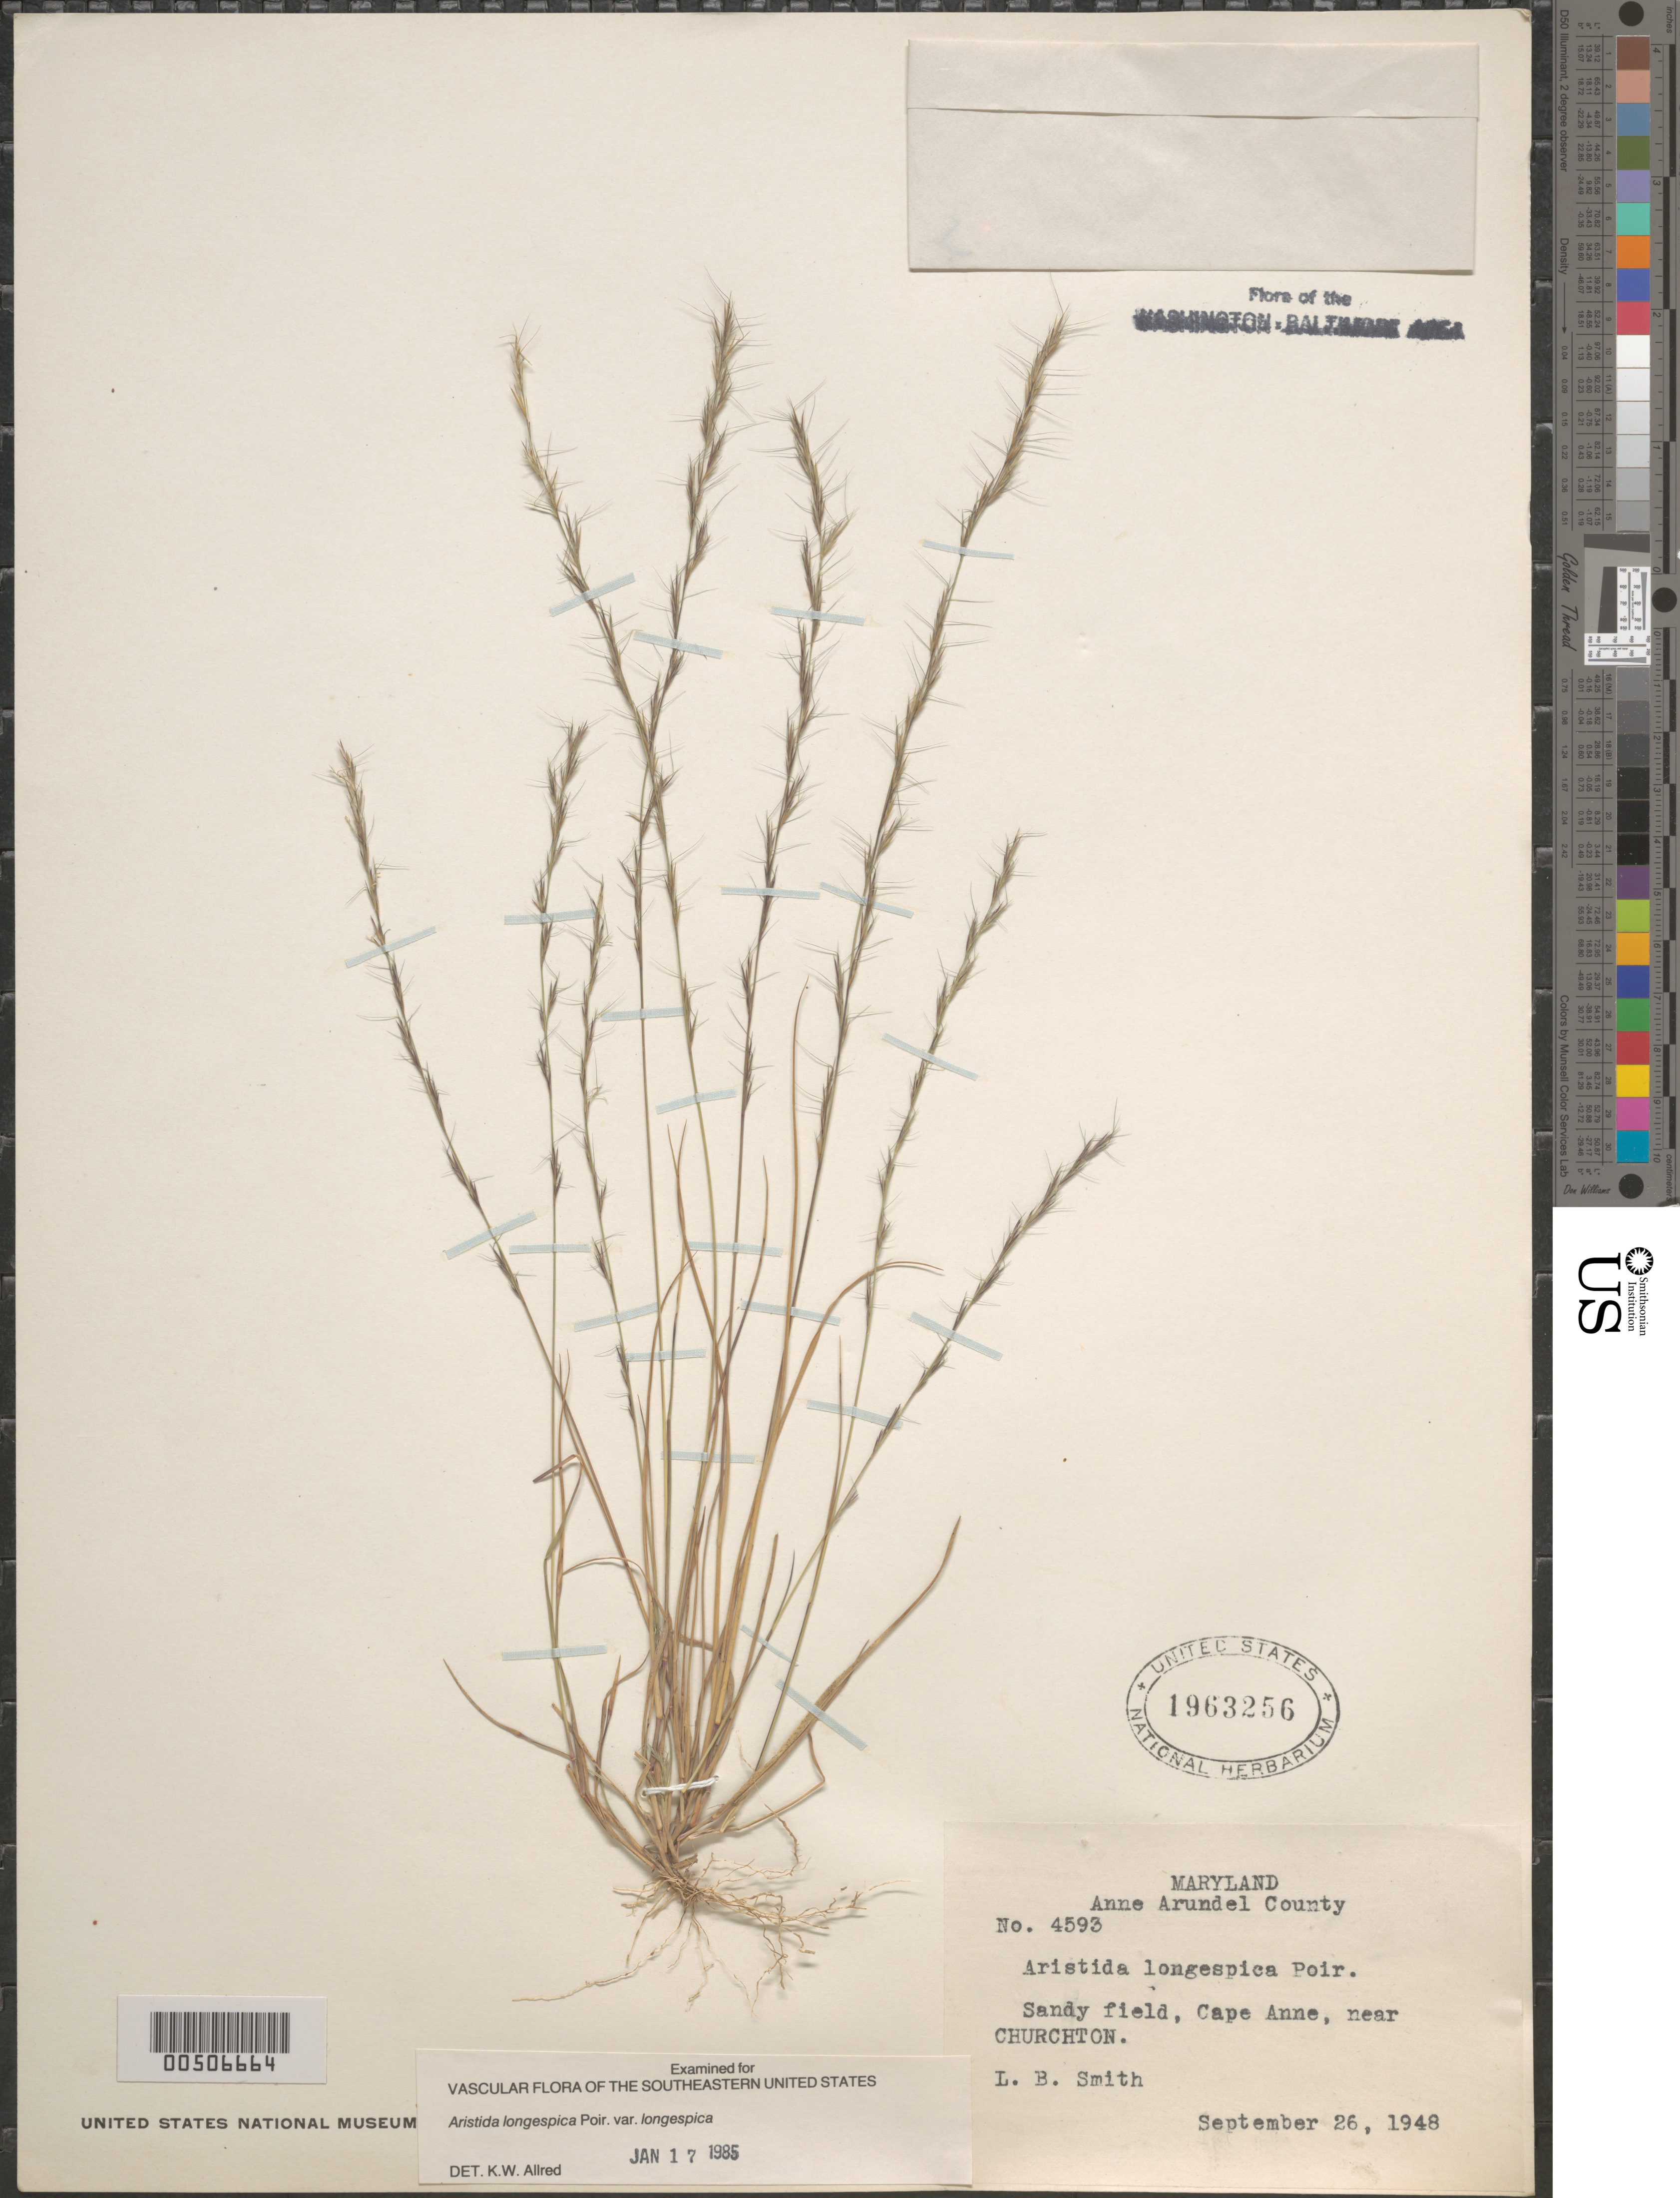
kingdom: Plantae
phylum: Tracheophyta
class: Liliopsida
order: Poales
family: Poaceae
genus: Aristida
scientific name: Aristida longespica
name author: Poir.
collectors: L. Smith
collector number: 4593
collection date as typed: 26 Sep 1948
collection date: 1948-09-26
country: United States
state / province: Maryland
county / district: Anne Arundel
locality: Cape Anne, near Churchton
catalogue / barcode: US 1963256